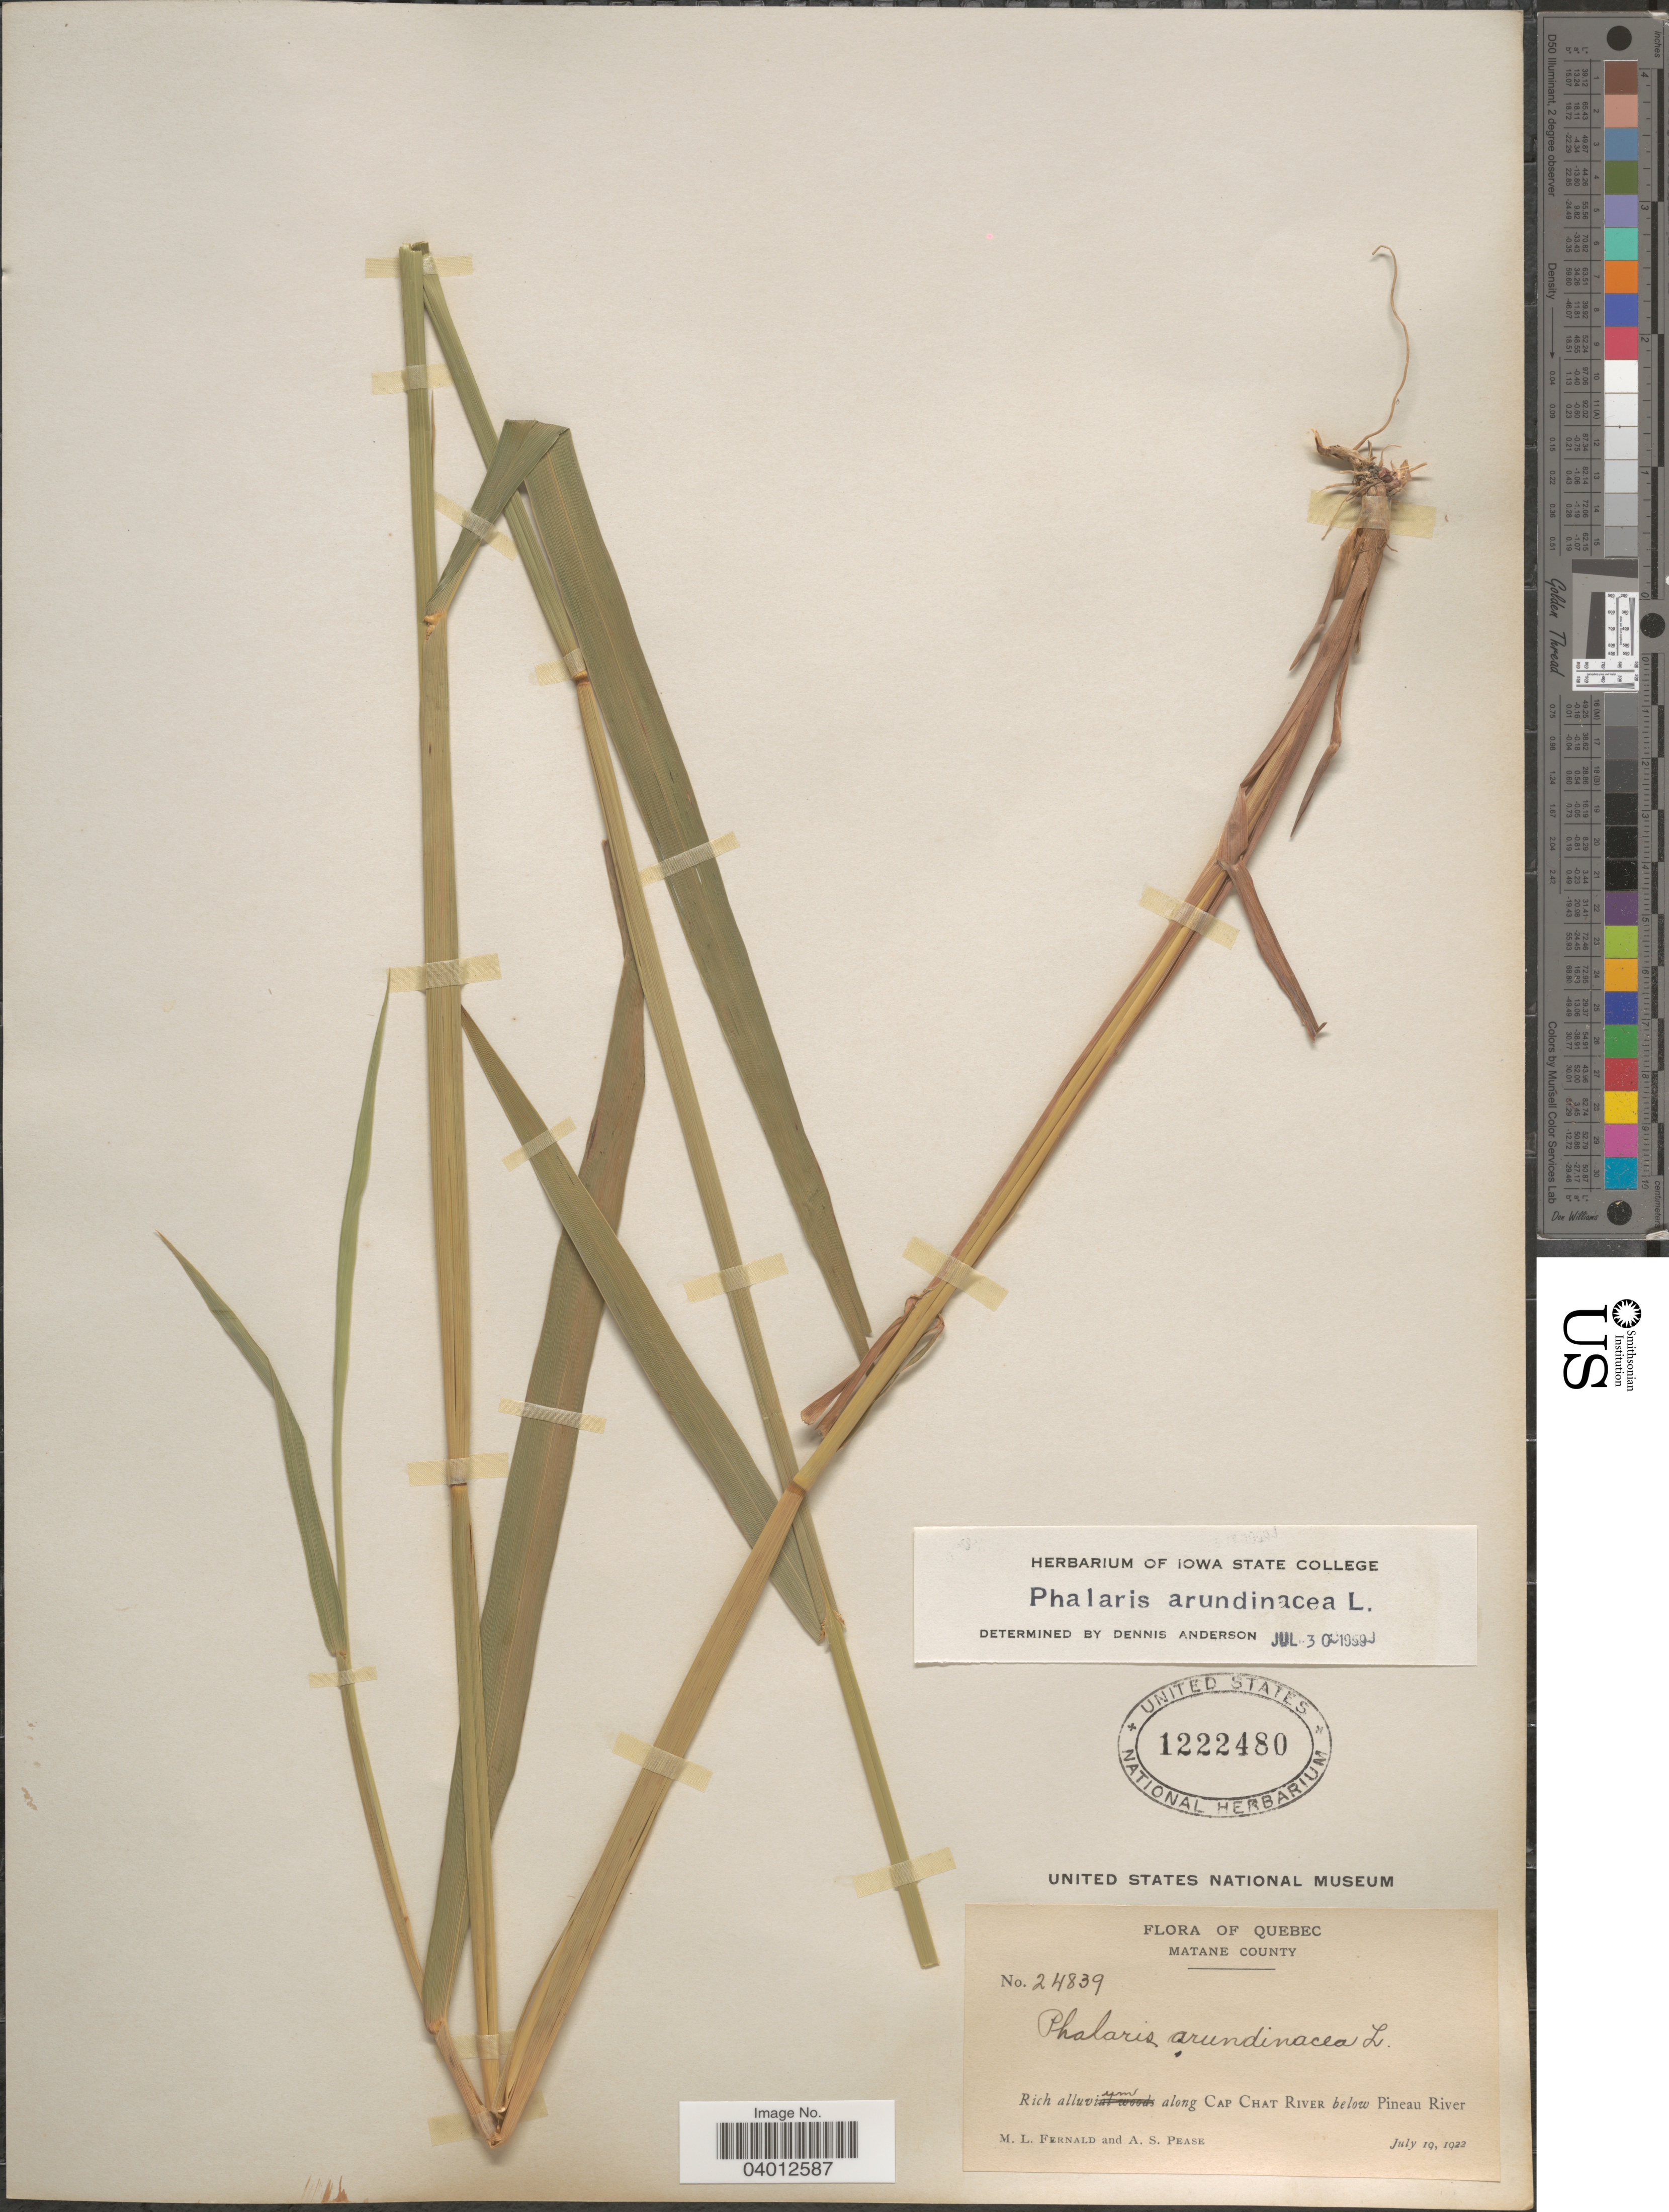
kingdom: Plantae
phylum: Tracheophyta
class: Liliopsida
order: Poales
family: Poaceae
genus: Phalaris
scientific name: Phalaris arundinacea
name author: L.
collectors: M. L. Fernald & A. S. Pease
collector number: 24839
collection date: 1922-07-19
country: Canada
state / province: Quebec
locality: Matane County. Along Cap Chat River below Pineau River.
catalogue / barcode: US 1222480